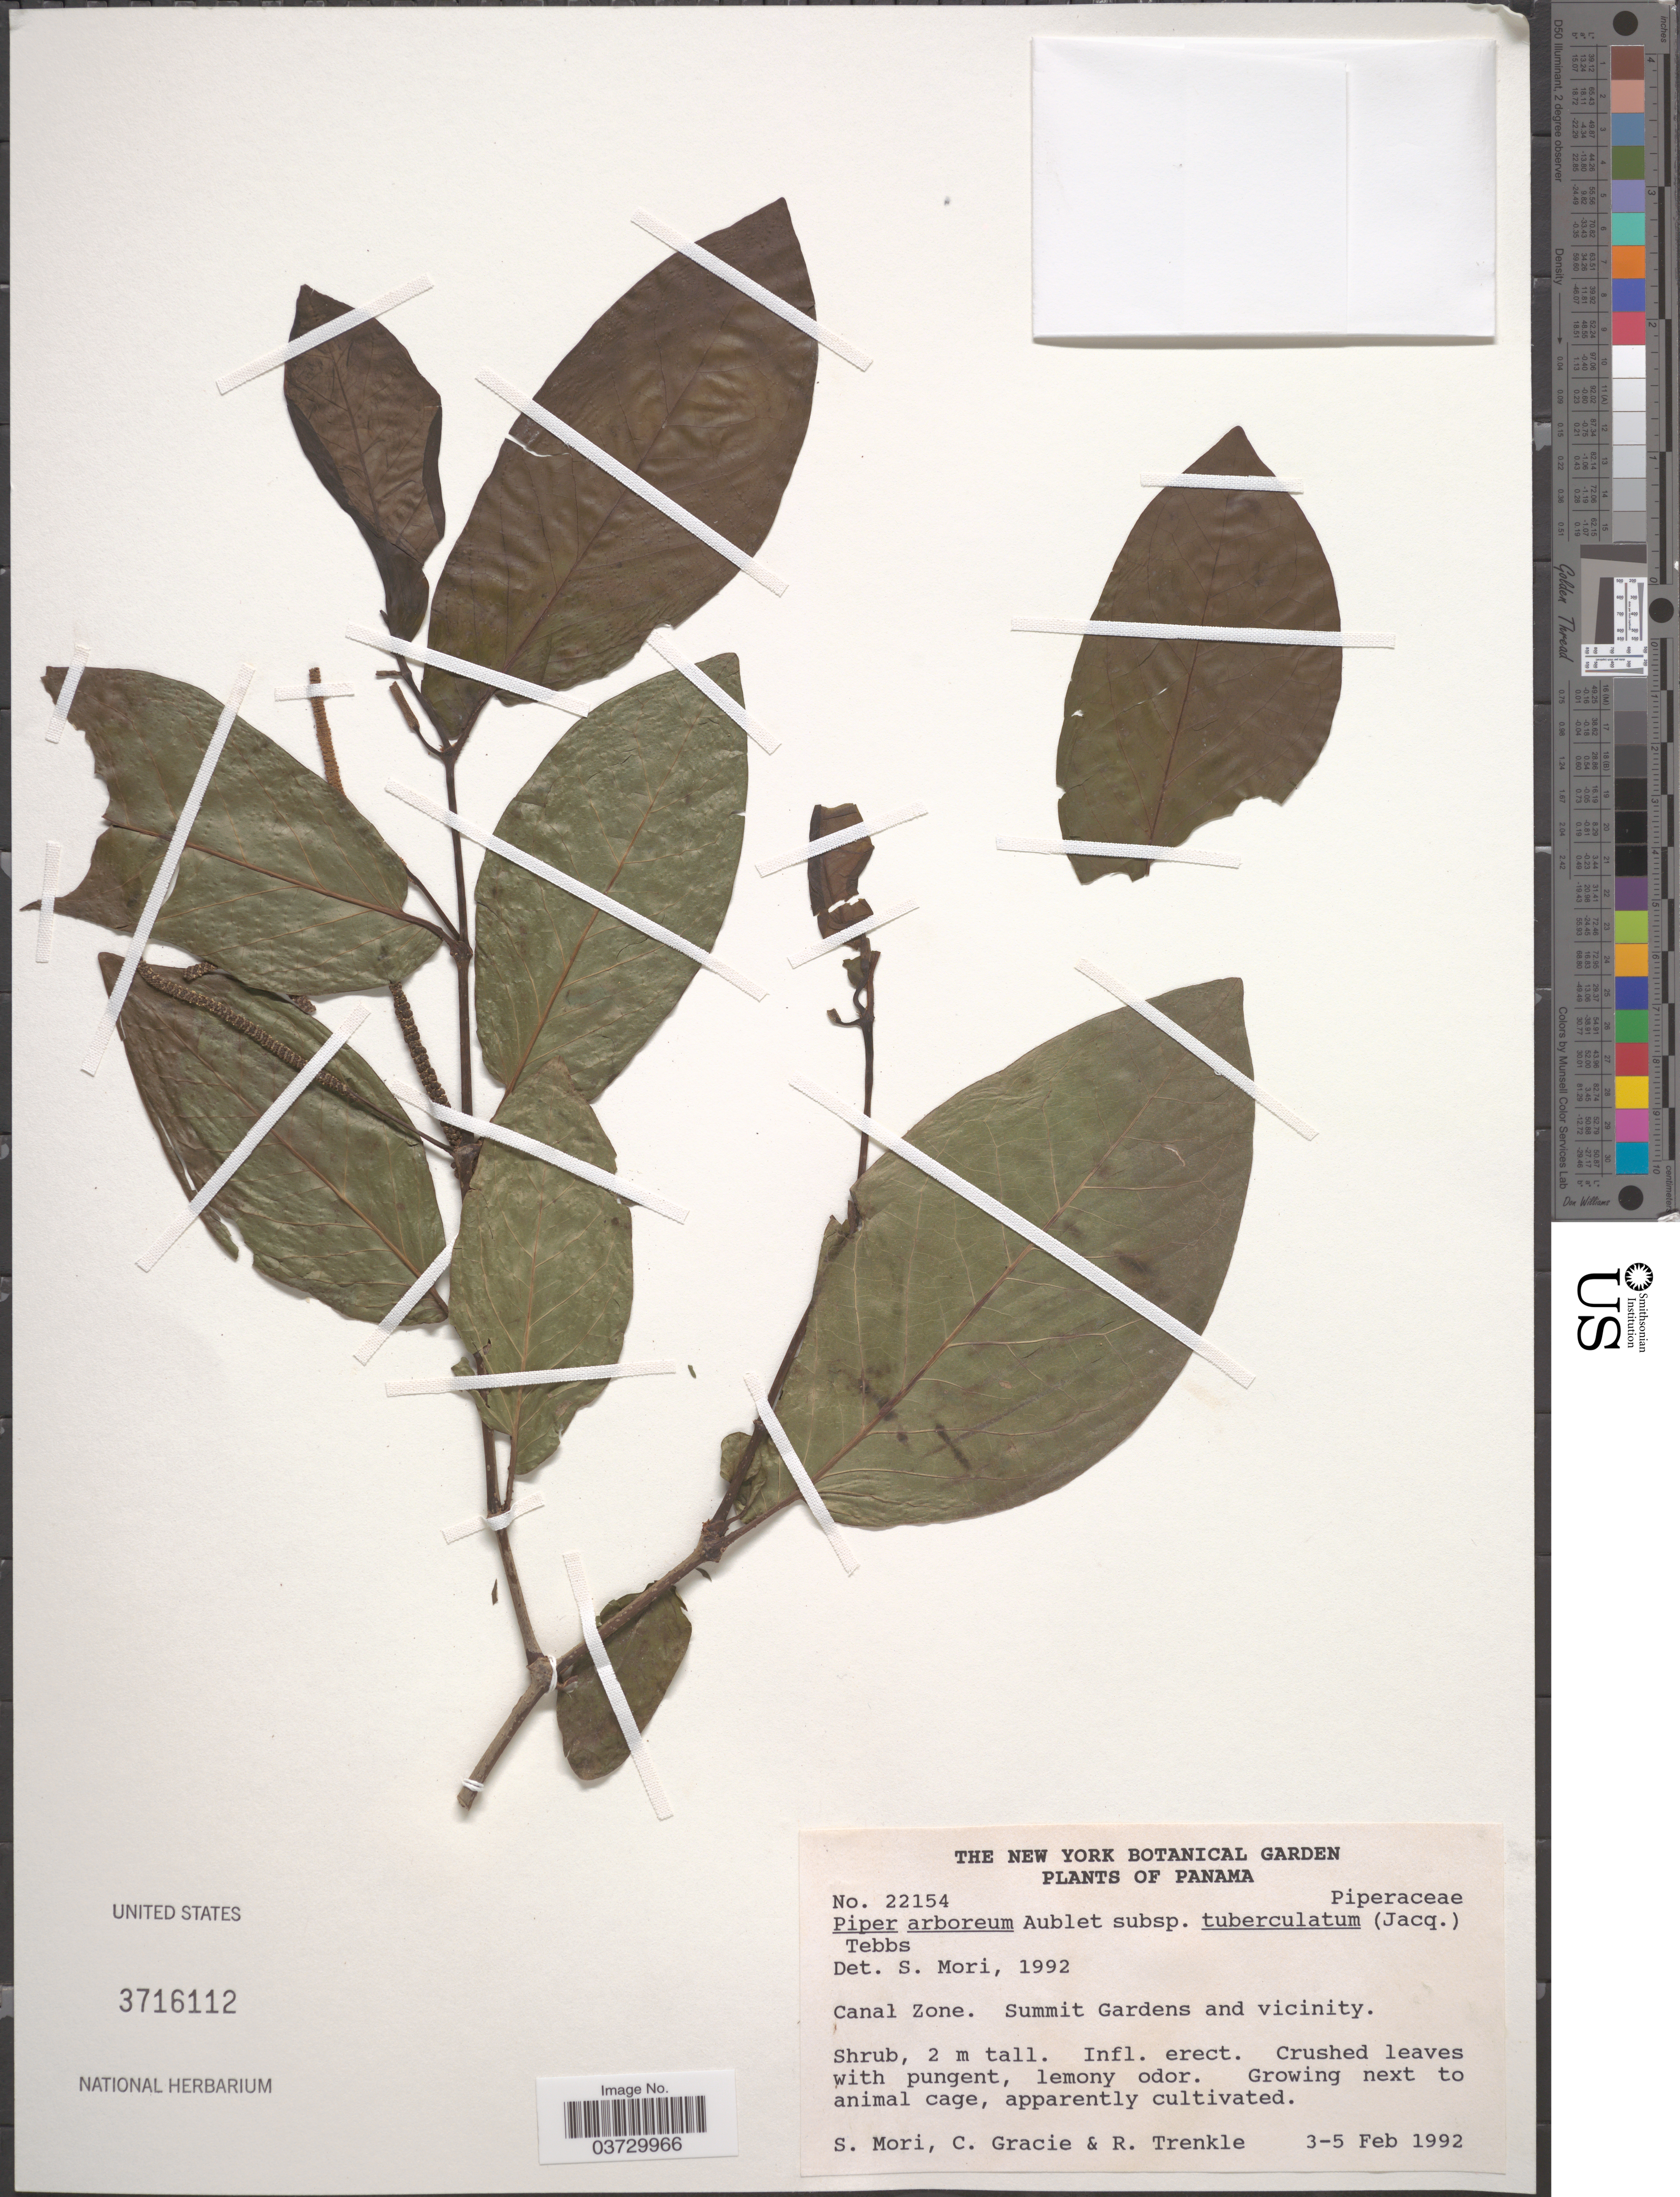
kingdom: Plantae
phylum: Tracheophyta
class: Magnoliopsida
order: Piperales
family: Piperaceae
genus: Piper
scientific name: Piper arboreum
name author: Aubl.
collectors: S. Mori, C. A. Gracie & R. Trenkle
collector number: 22154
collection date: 1992-02-03/1992-02-05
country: Panama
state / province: Colón / Panamá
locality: Canal Zone. Summit Gardens and vicinity. Growing next to animal cage.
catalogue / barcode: US 3716112